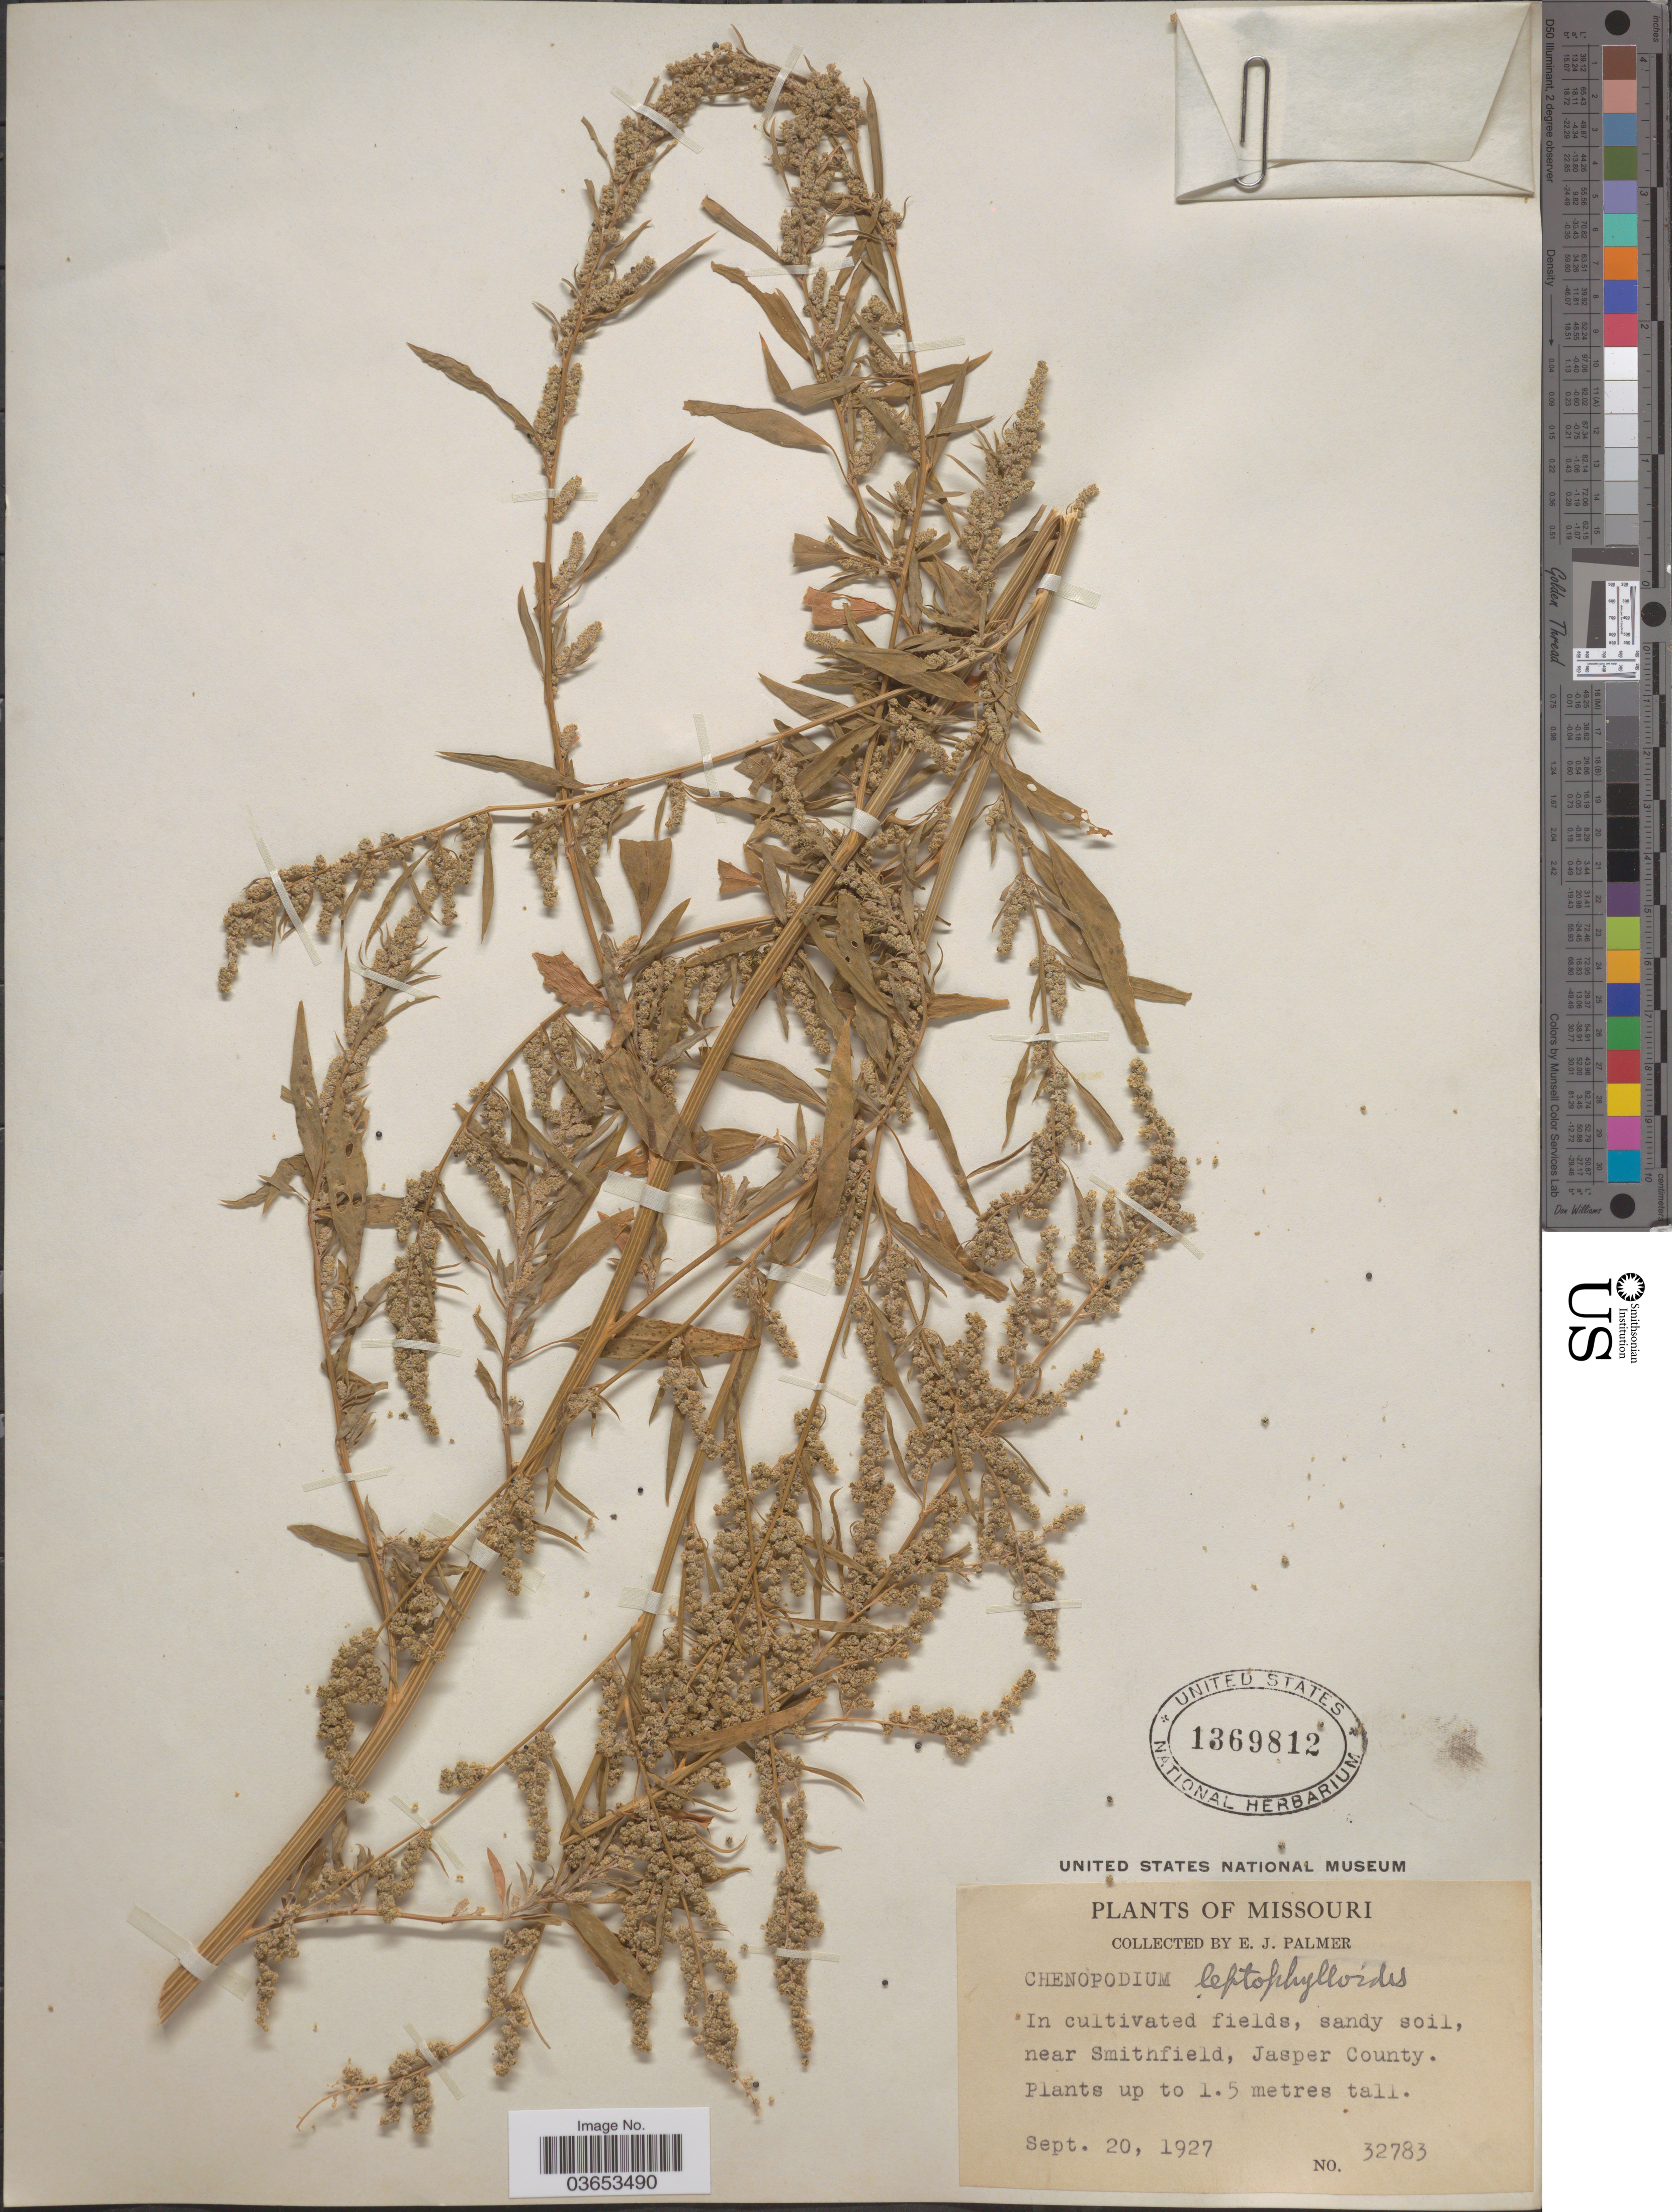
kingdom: Plantae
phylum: Tracheophyta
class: Magnoliopsida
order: Caryophyllales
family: Amaranthaceae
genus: Chenopodium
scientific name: Chenopodium leptophyllum var. leptophylloides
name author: (Murr) Thell. & Aellen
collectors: E. J. Palmer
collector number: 32783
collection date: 1927-09-20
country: United States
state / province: Missouri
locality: Near Smithfield, Jasper County.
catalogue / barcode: US 1369812